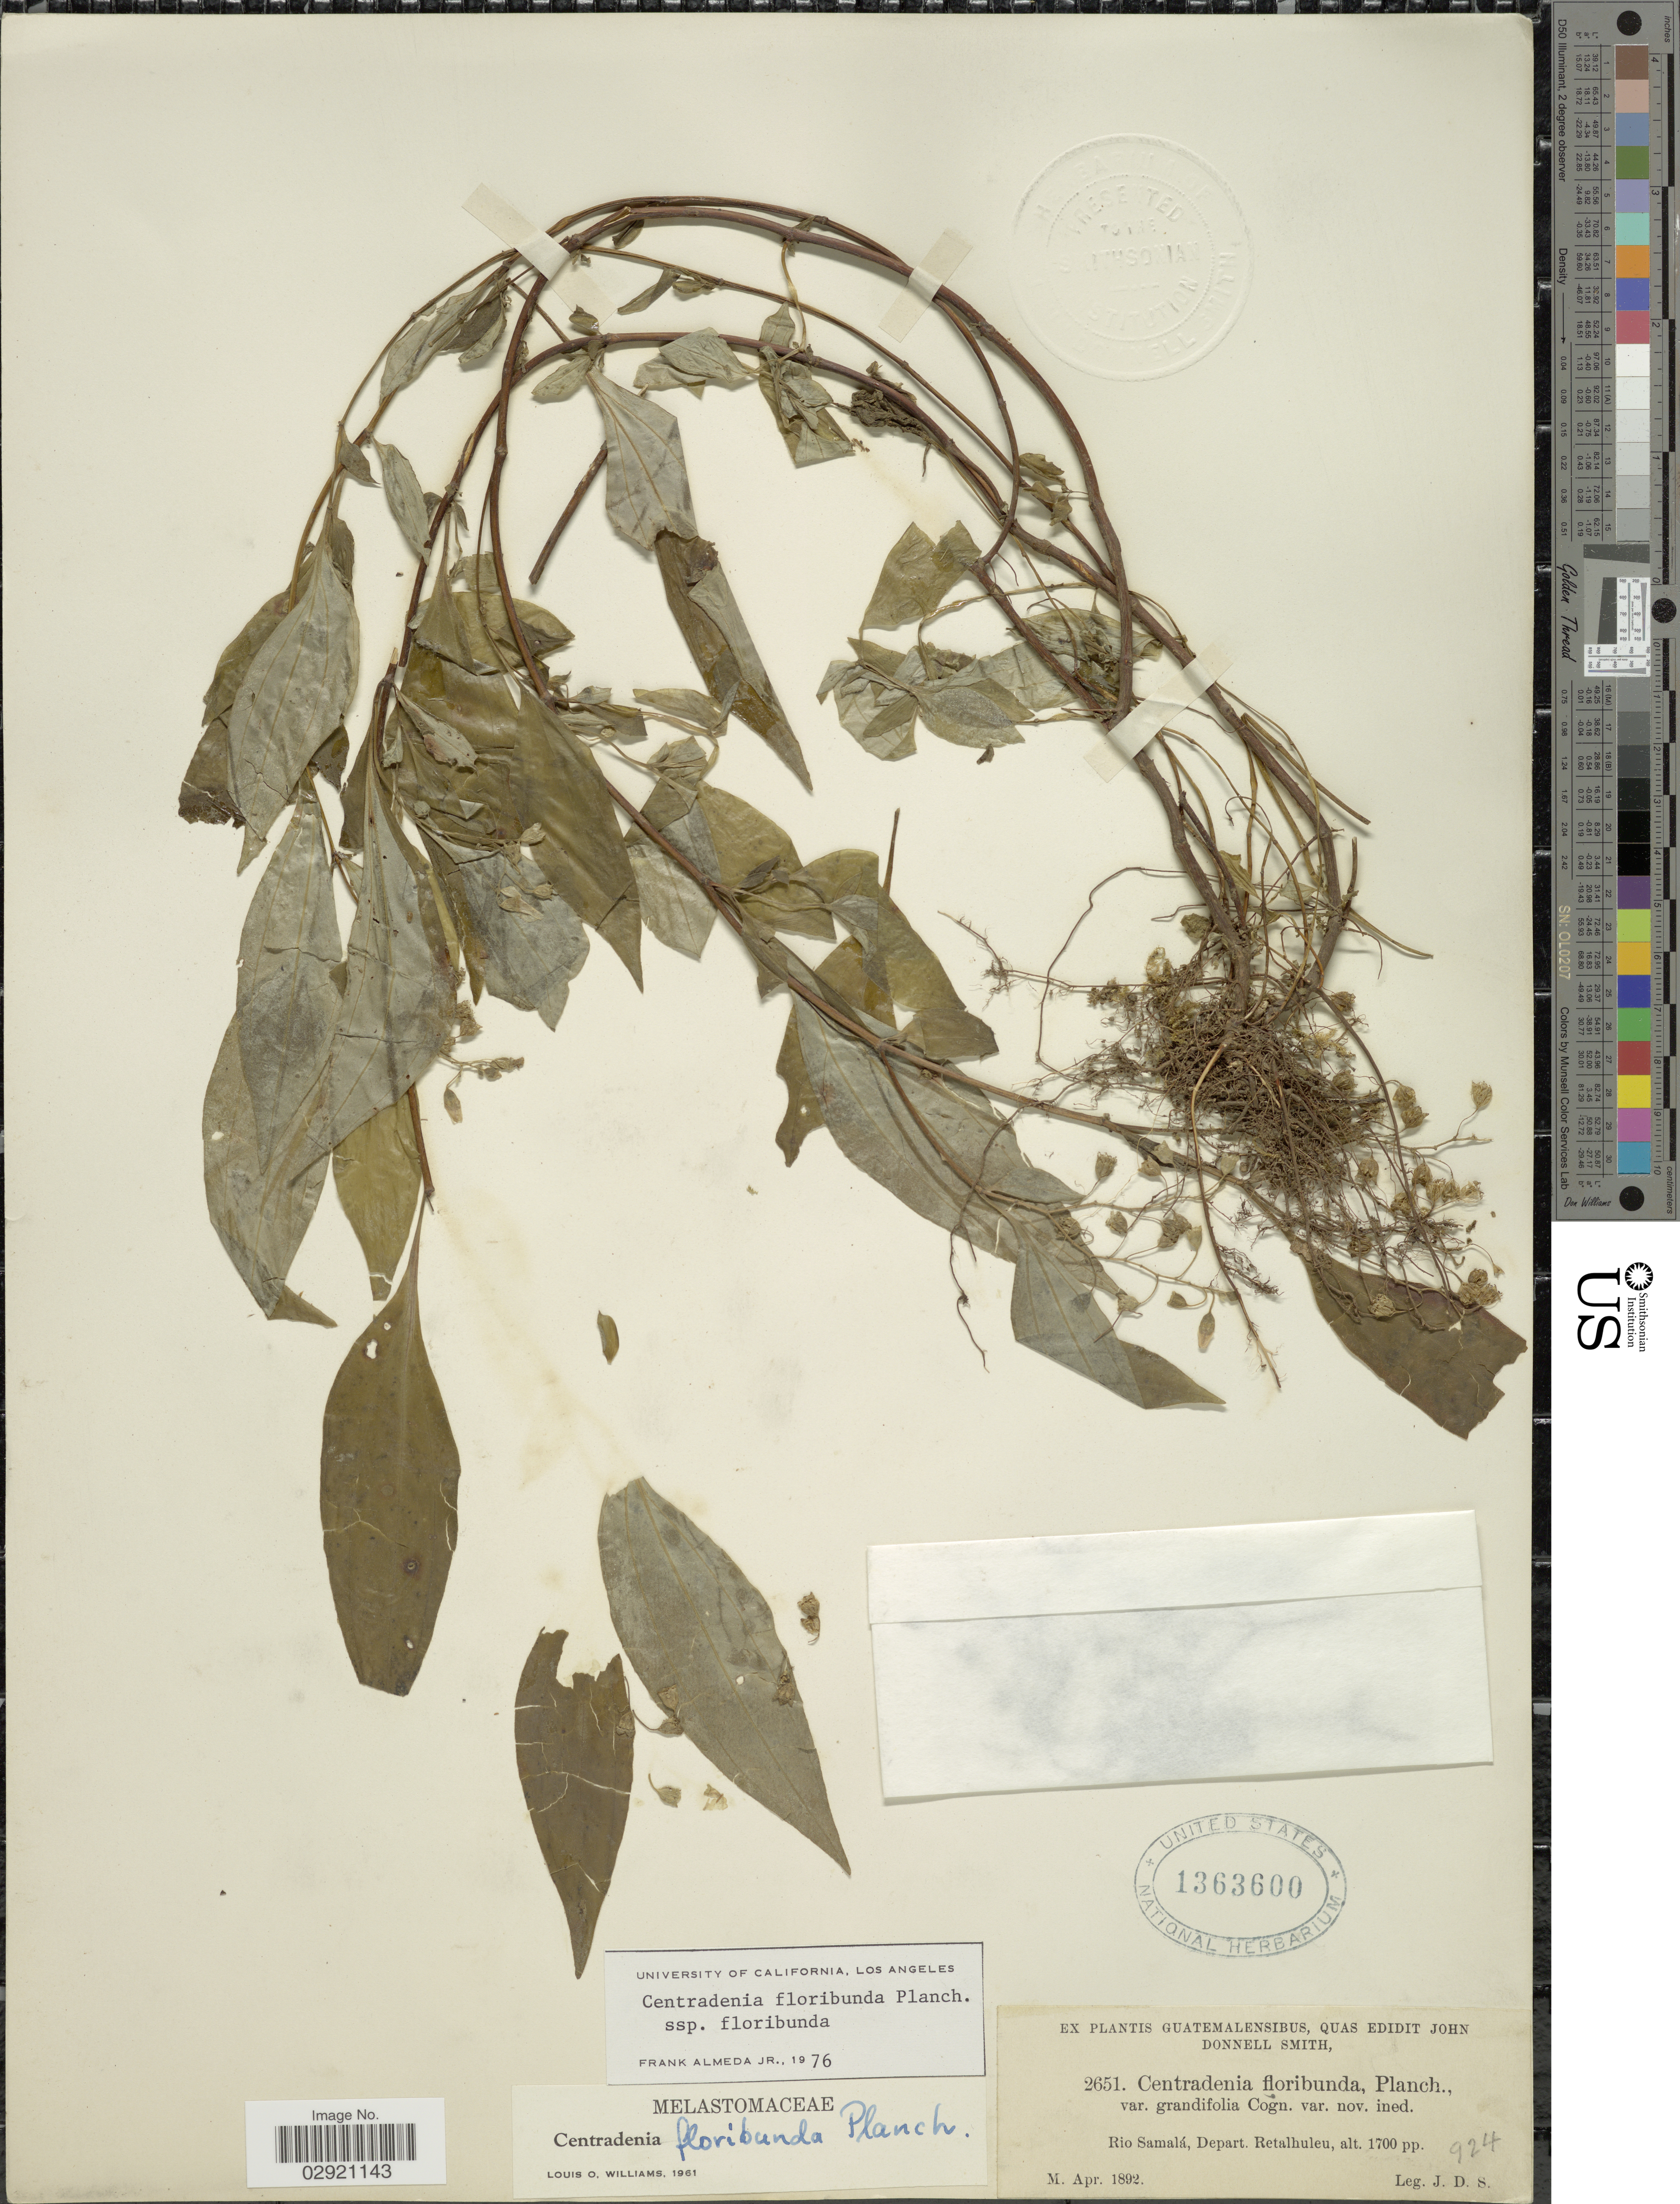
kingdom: Plantae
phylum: Tracheophyta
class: Magnoliopsida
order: Myrtales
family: Melastomataceae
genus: Centradenia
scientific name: Centradenia floribunda subsp. floribunda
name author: Planch.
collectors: J. Donnell Smith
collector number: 2651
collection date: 1892-04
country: Guatemala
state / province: Retalhuleu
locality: Rio Samalá, Depart. Retalhuleu.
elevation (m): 518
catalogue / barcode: US 1363600